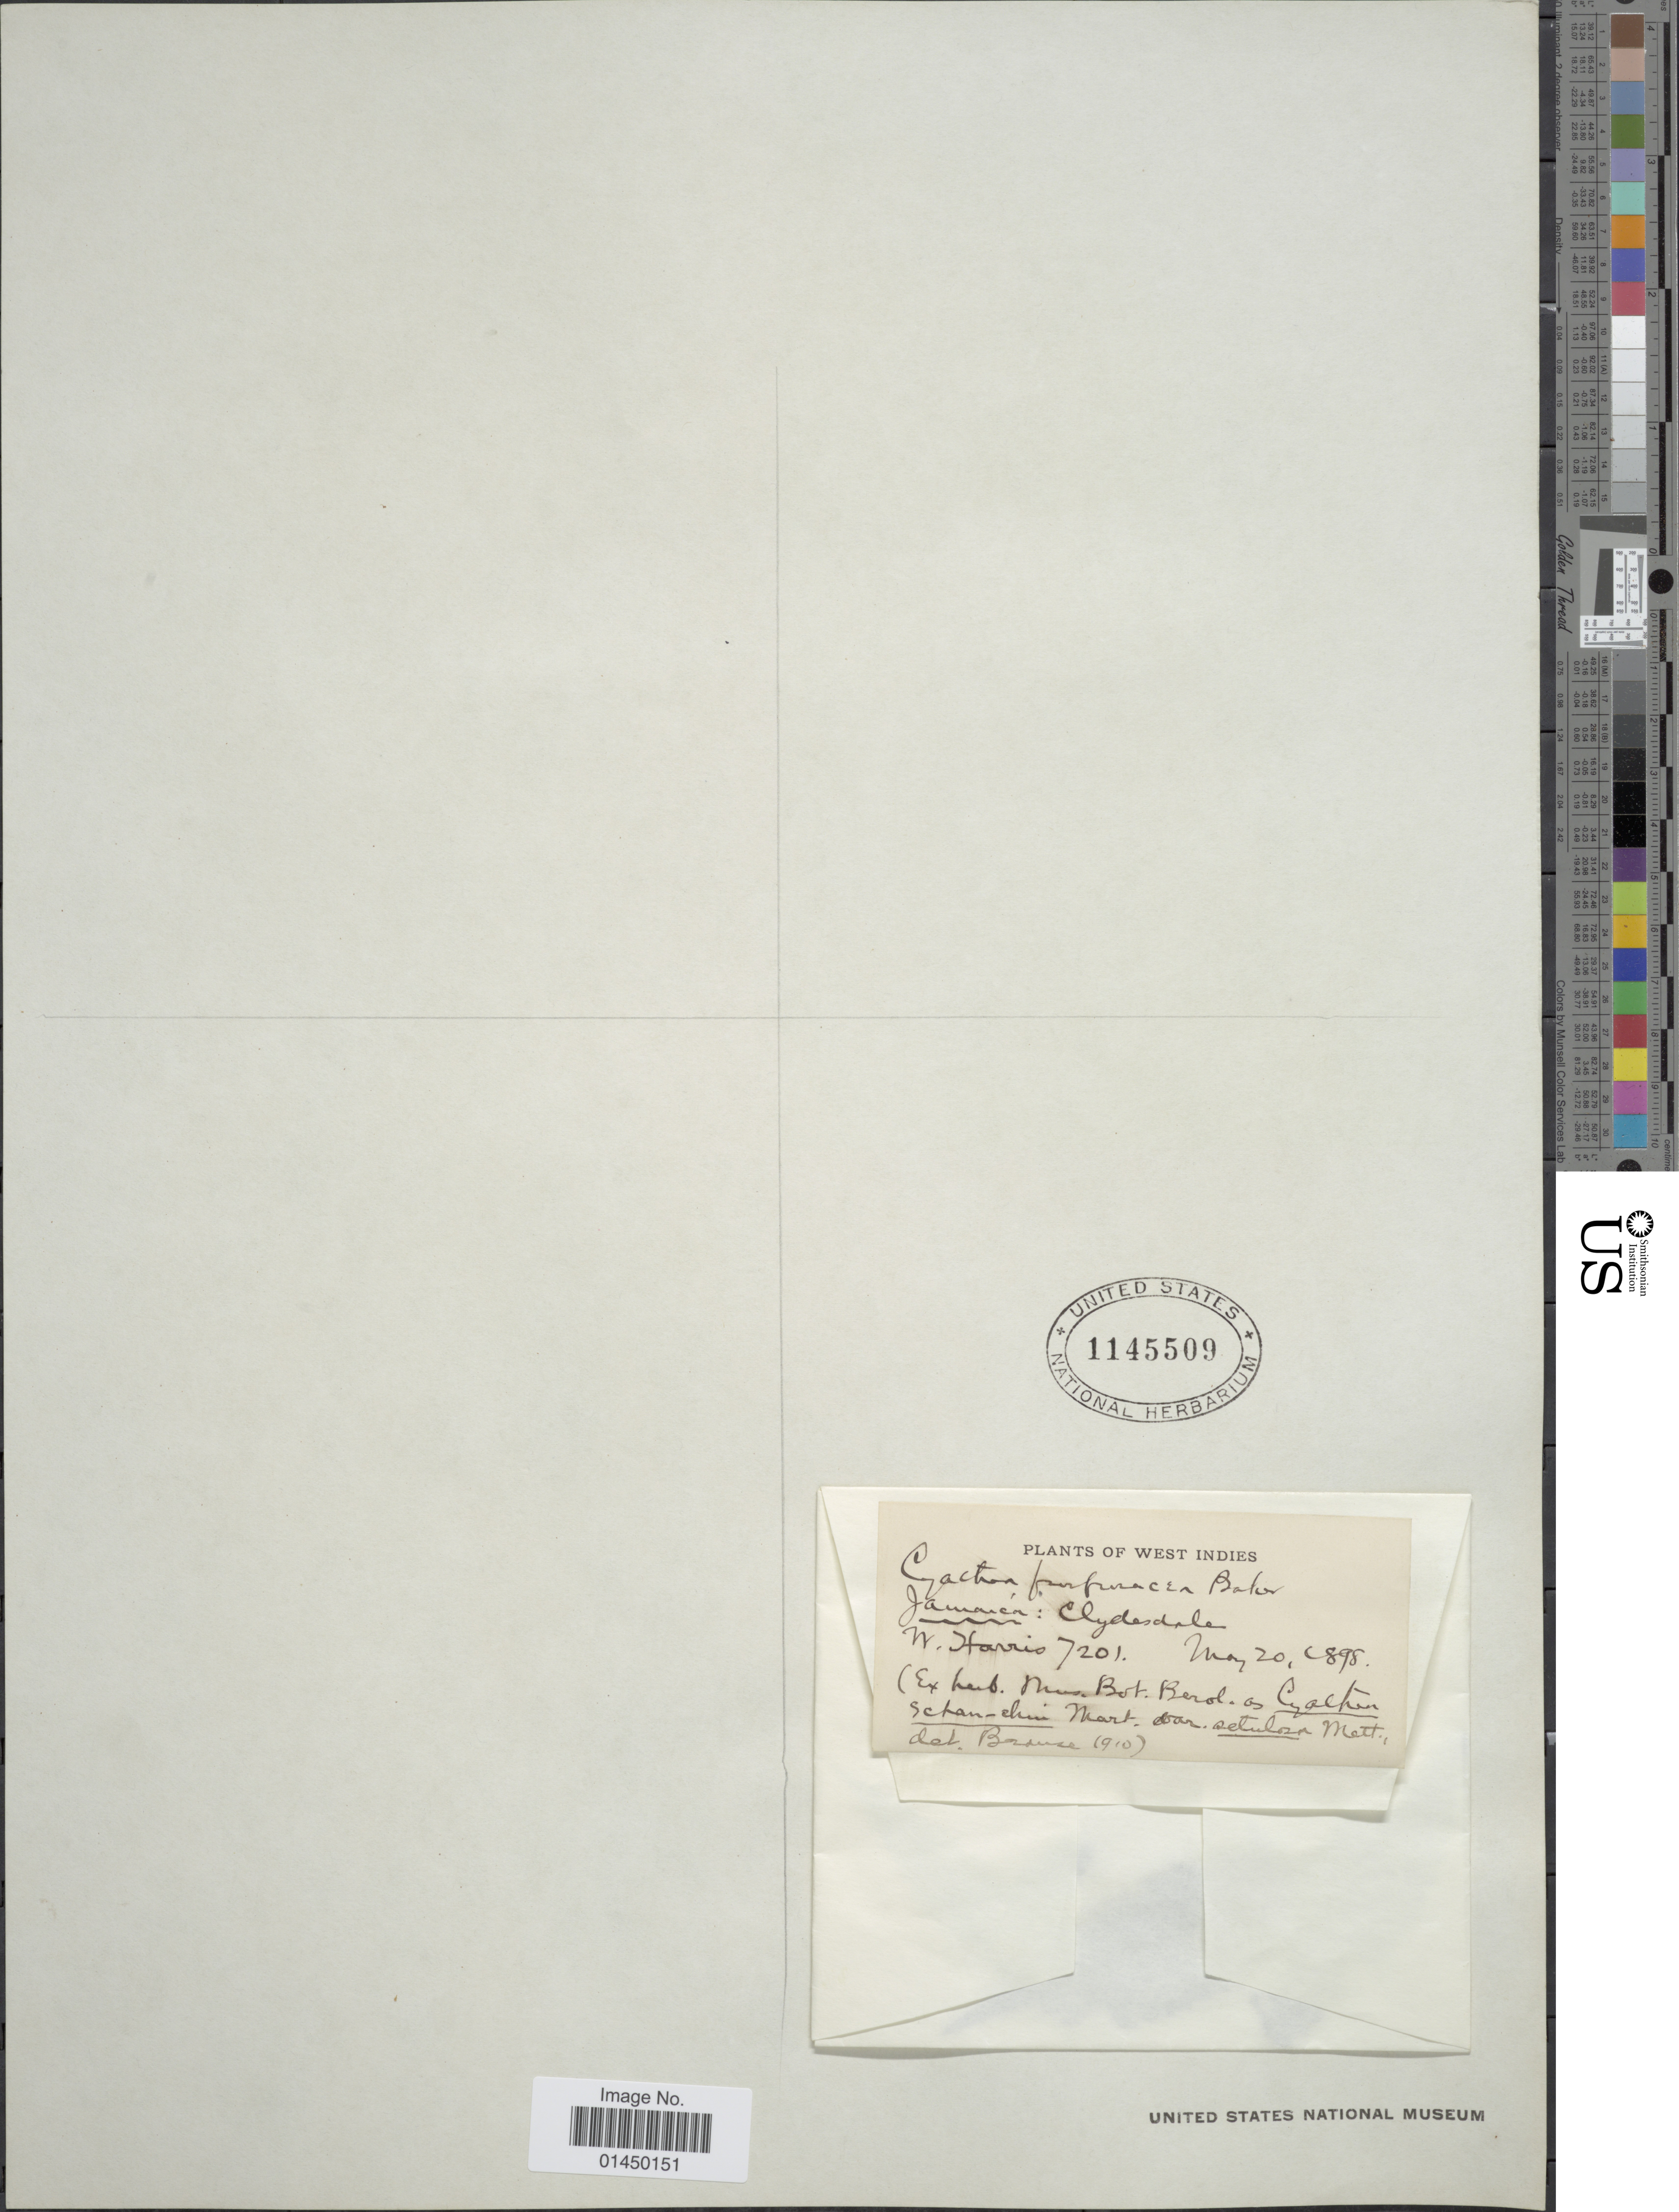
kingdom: Plantae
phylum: Tracheophyta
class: Polypodiopsida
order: Cyatheales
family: Cyatheaceae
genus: Cyathea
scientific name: Cyathea furfuracea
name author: Christ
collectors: W. Harris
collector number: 7201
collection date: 1898-05-20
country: Jamaica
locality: West Indies, Jamaica, Clydesdale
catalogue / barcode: US 1145509